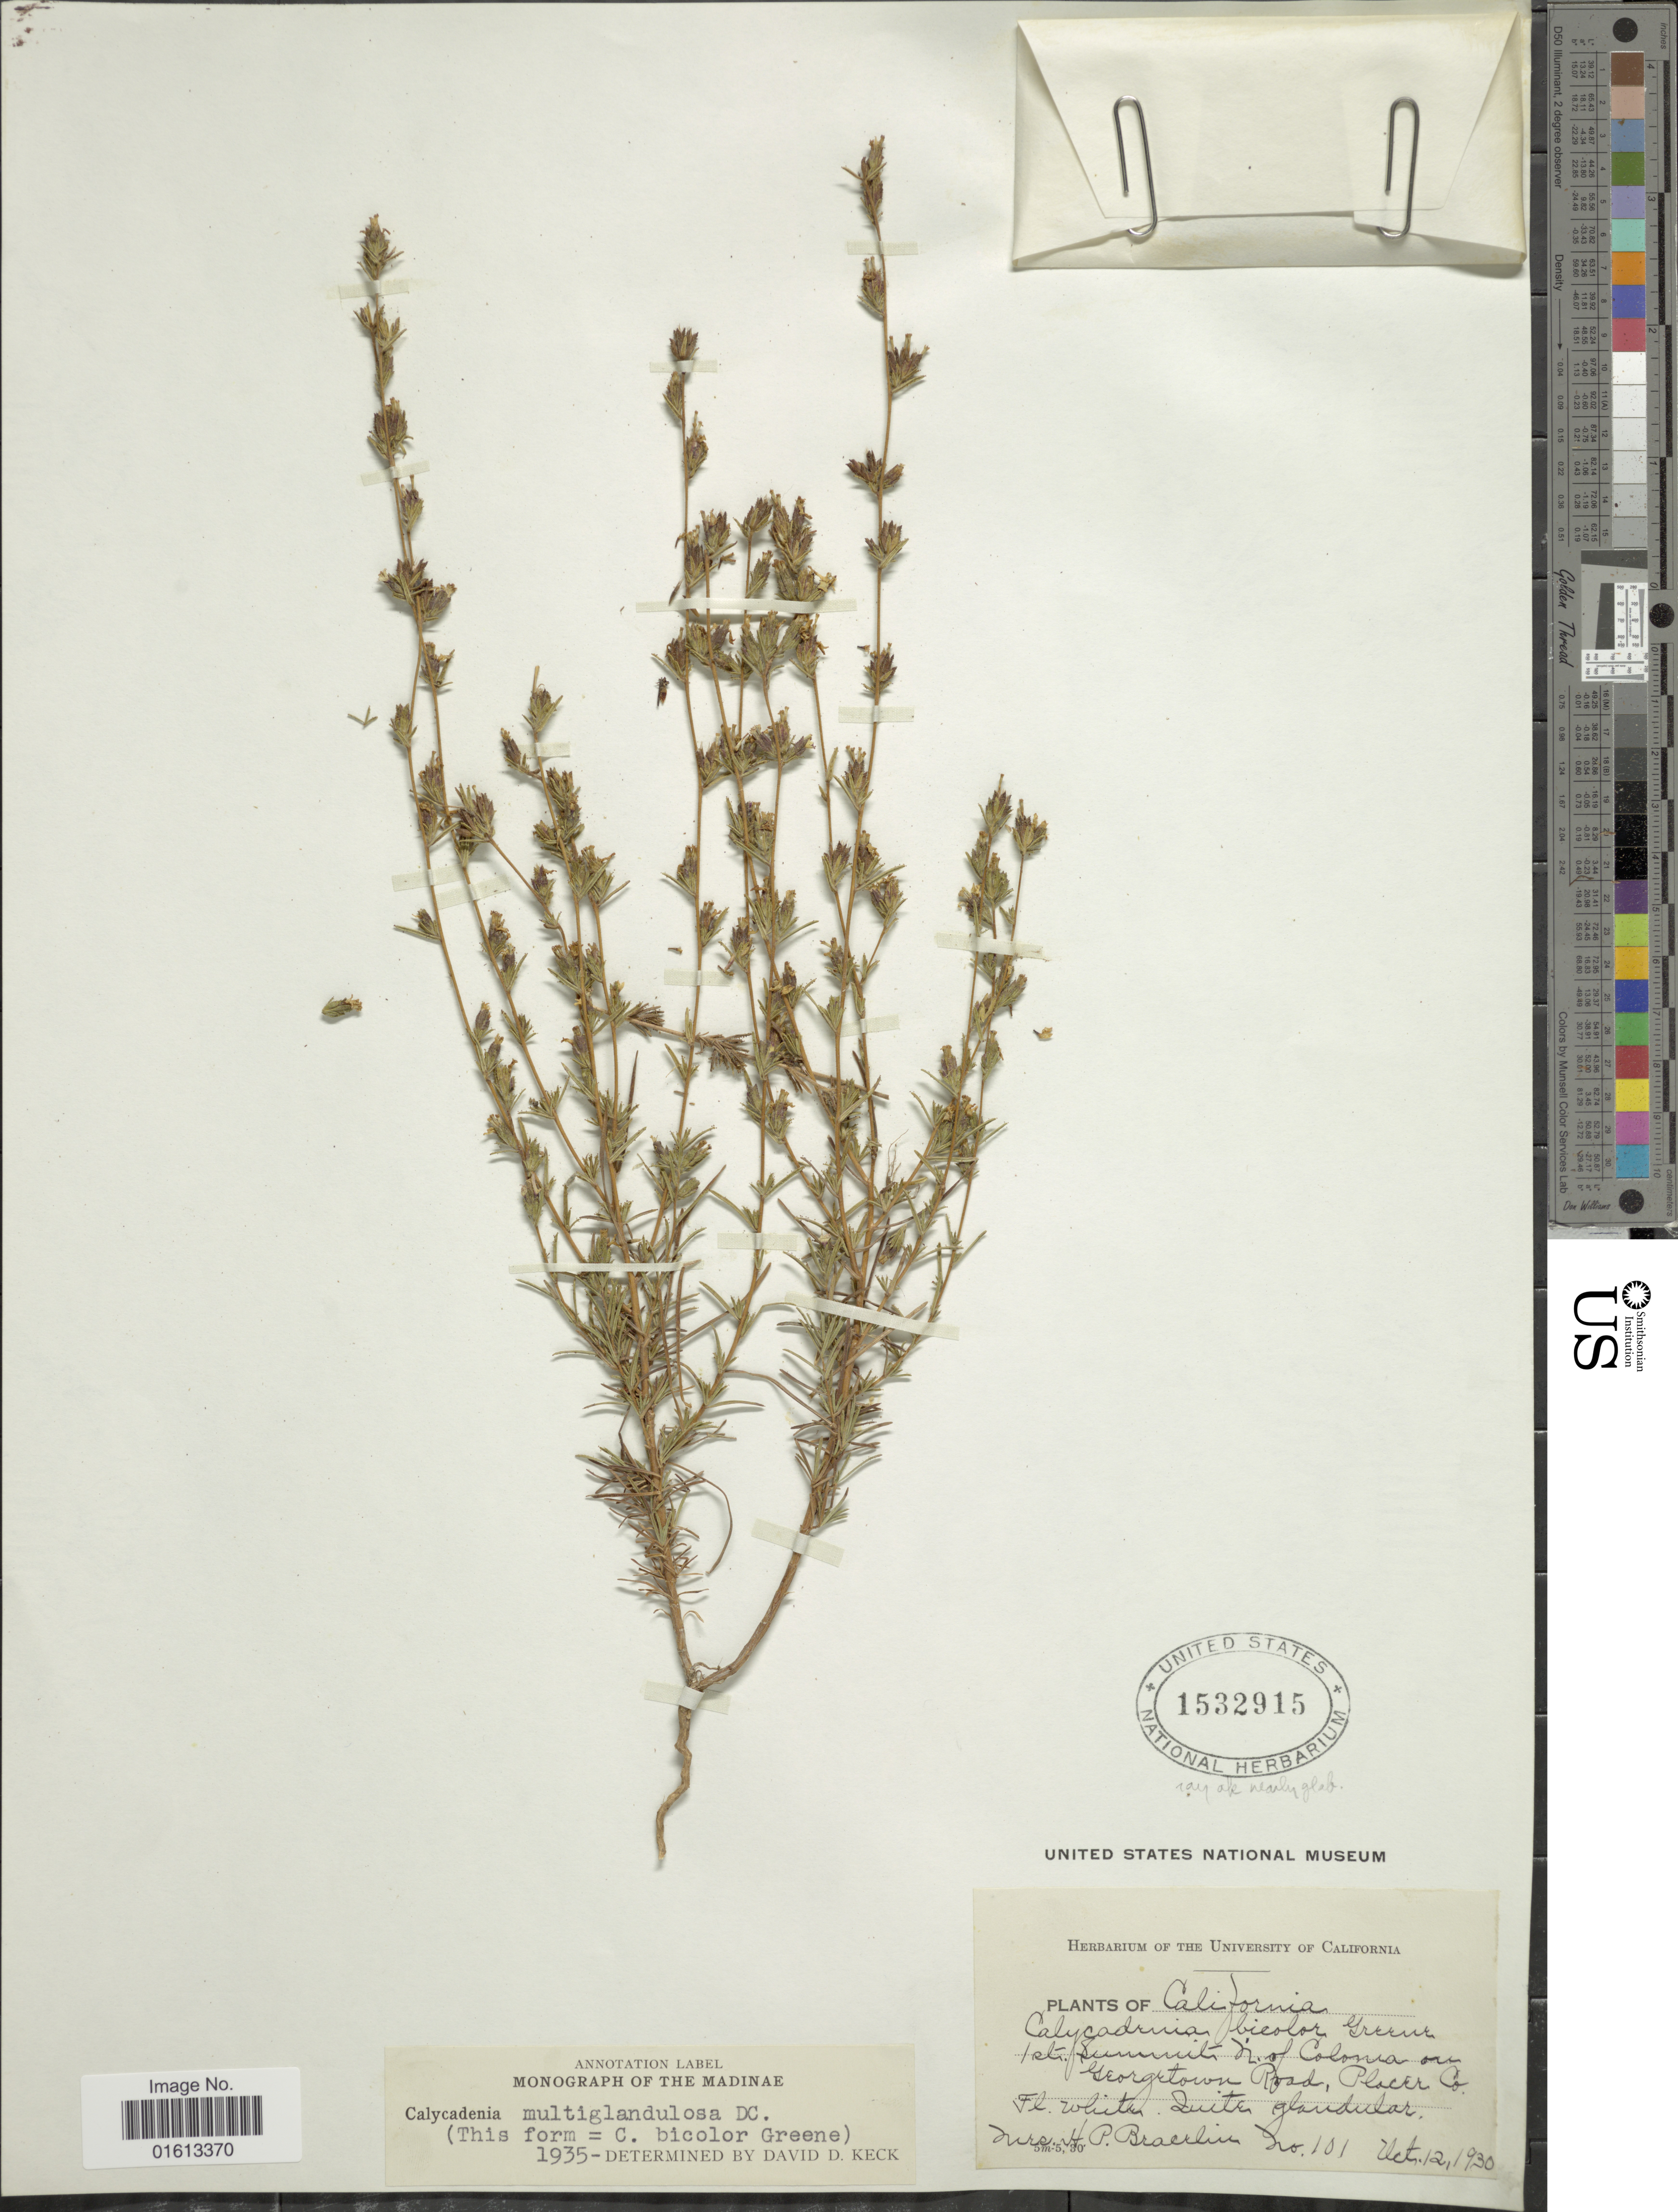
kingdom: Plantae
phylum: Tracheophyta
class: Magnoliopsida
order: Asterales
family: Asteraceae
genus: Calycadenia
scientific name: Calycadenia multiglandulosa subsp. bicolor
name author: (Greene) D.D. Keck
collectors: H. Bracelin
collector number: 101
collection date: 1930-10-12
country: United States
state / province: California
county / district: Placer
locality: Summits of Colonia on Georgetown Road, Placer Co.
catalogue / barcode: US 1532915